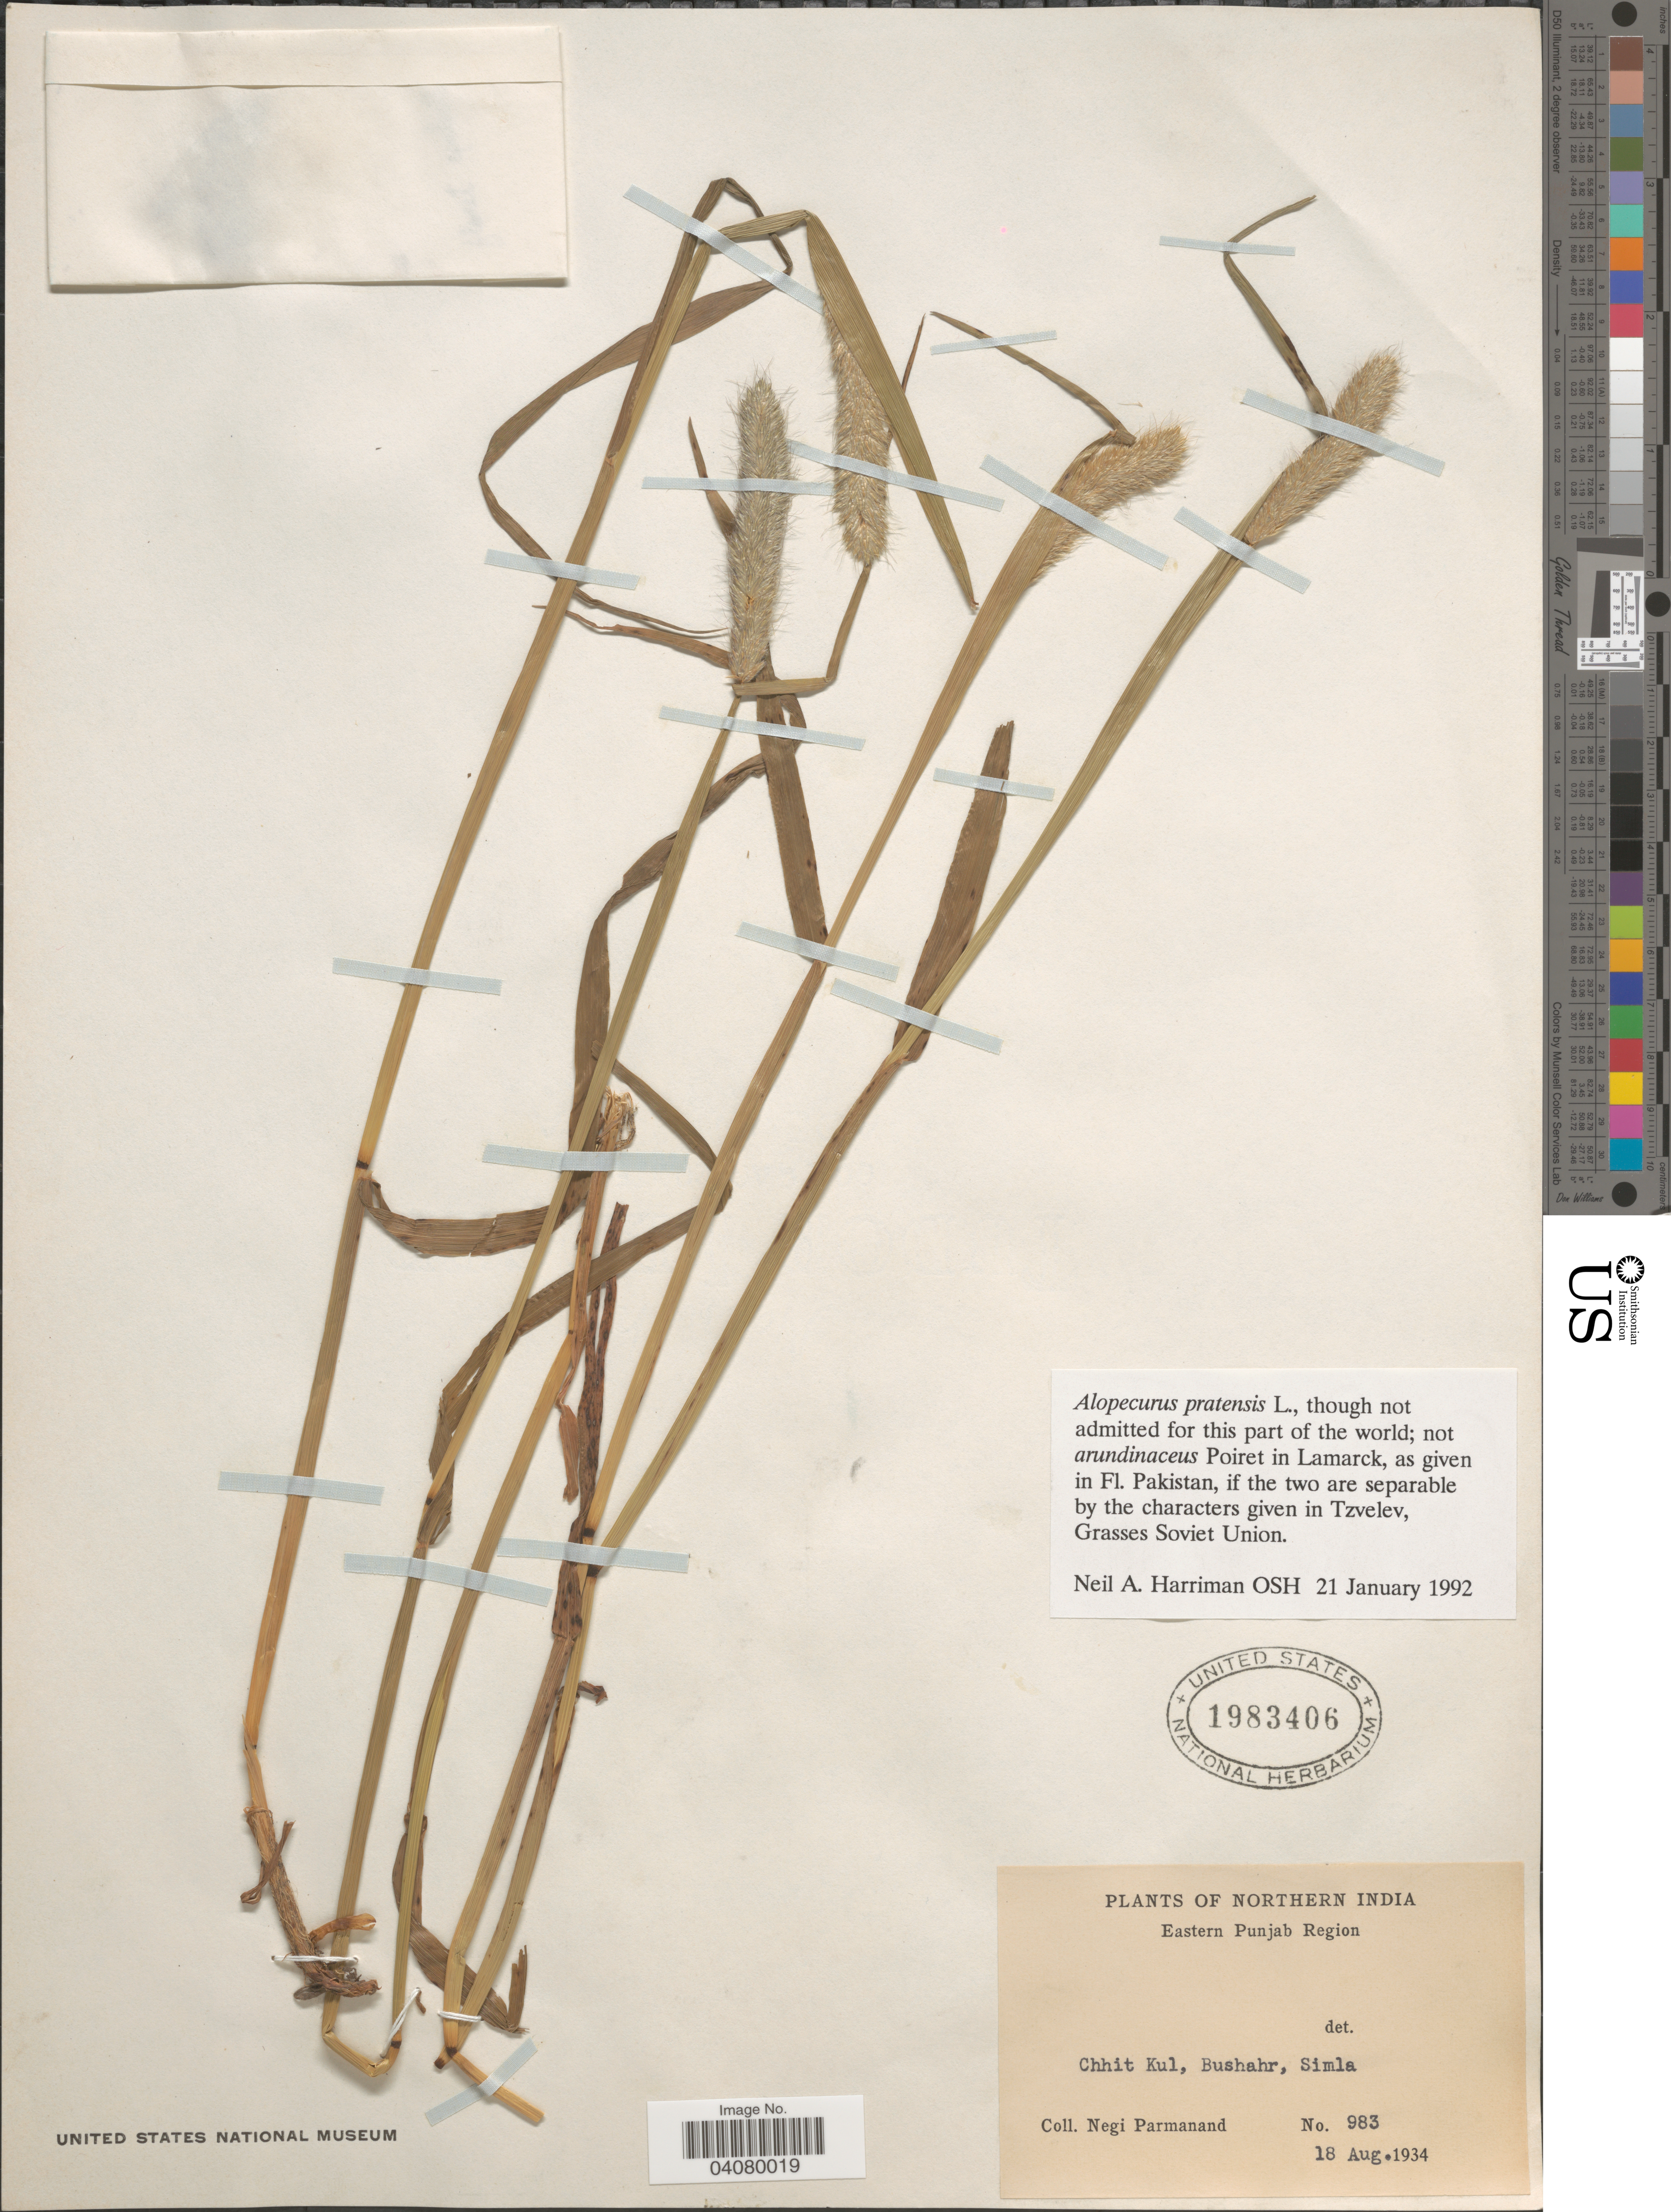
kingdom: Plantae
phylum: Tracheophyta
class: Liliopsida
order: Poales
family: Poaceae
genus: Alopecurus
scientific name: Alopecurus pratensis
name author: L.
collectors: N. Parmanand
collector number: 983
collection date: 1934-08-18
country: India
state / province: Himachal Pradesh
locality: Northern India. Eastern Punjab Region. Chhit Kul, Bushahr, Simla.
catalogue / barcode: US 1983406